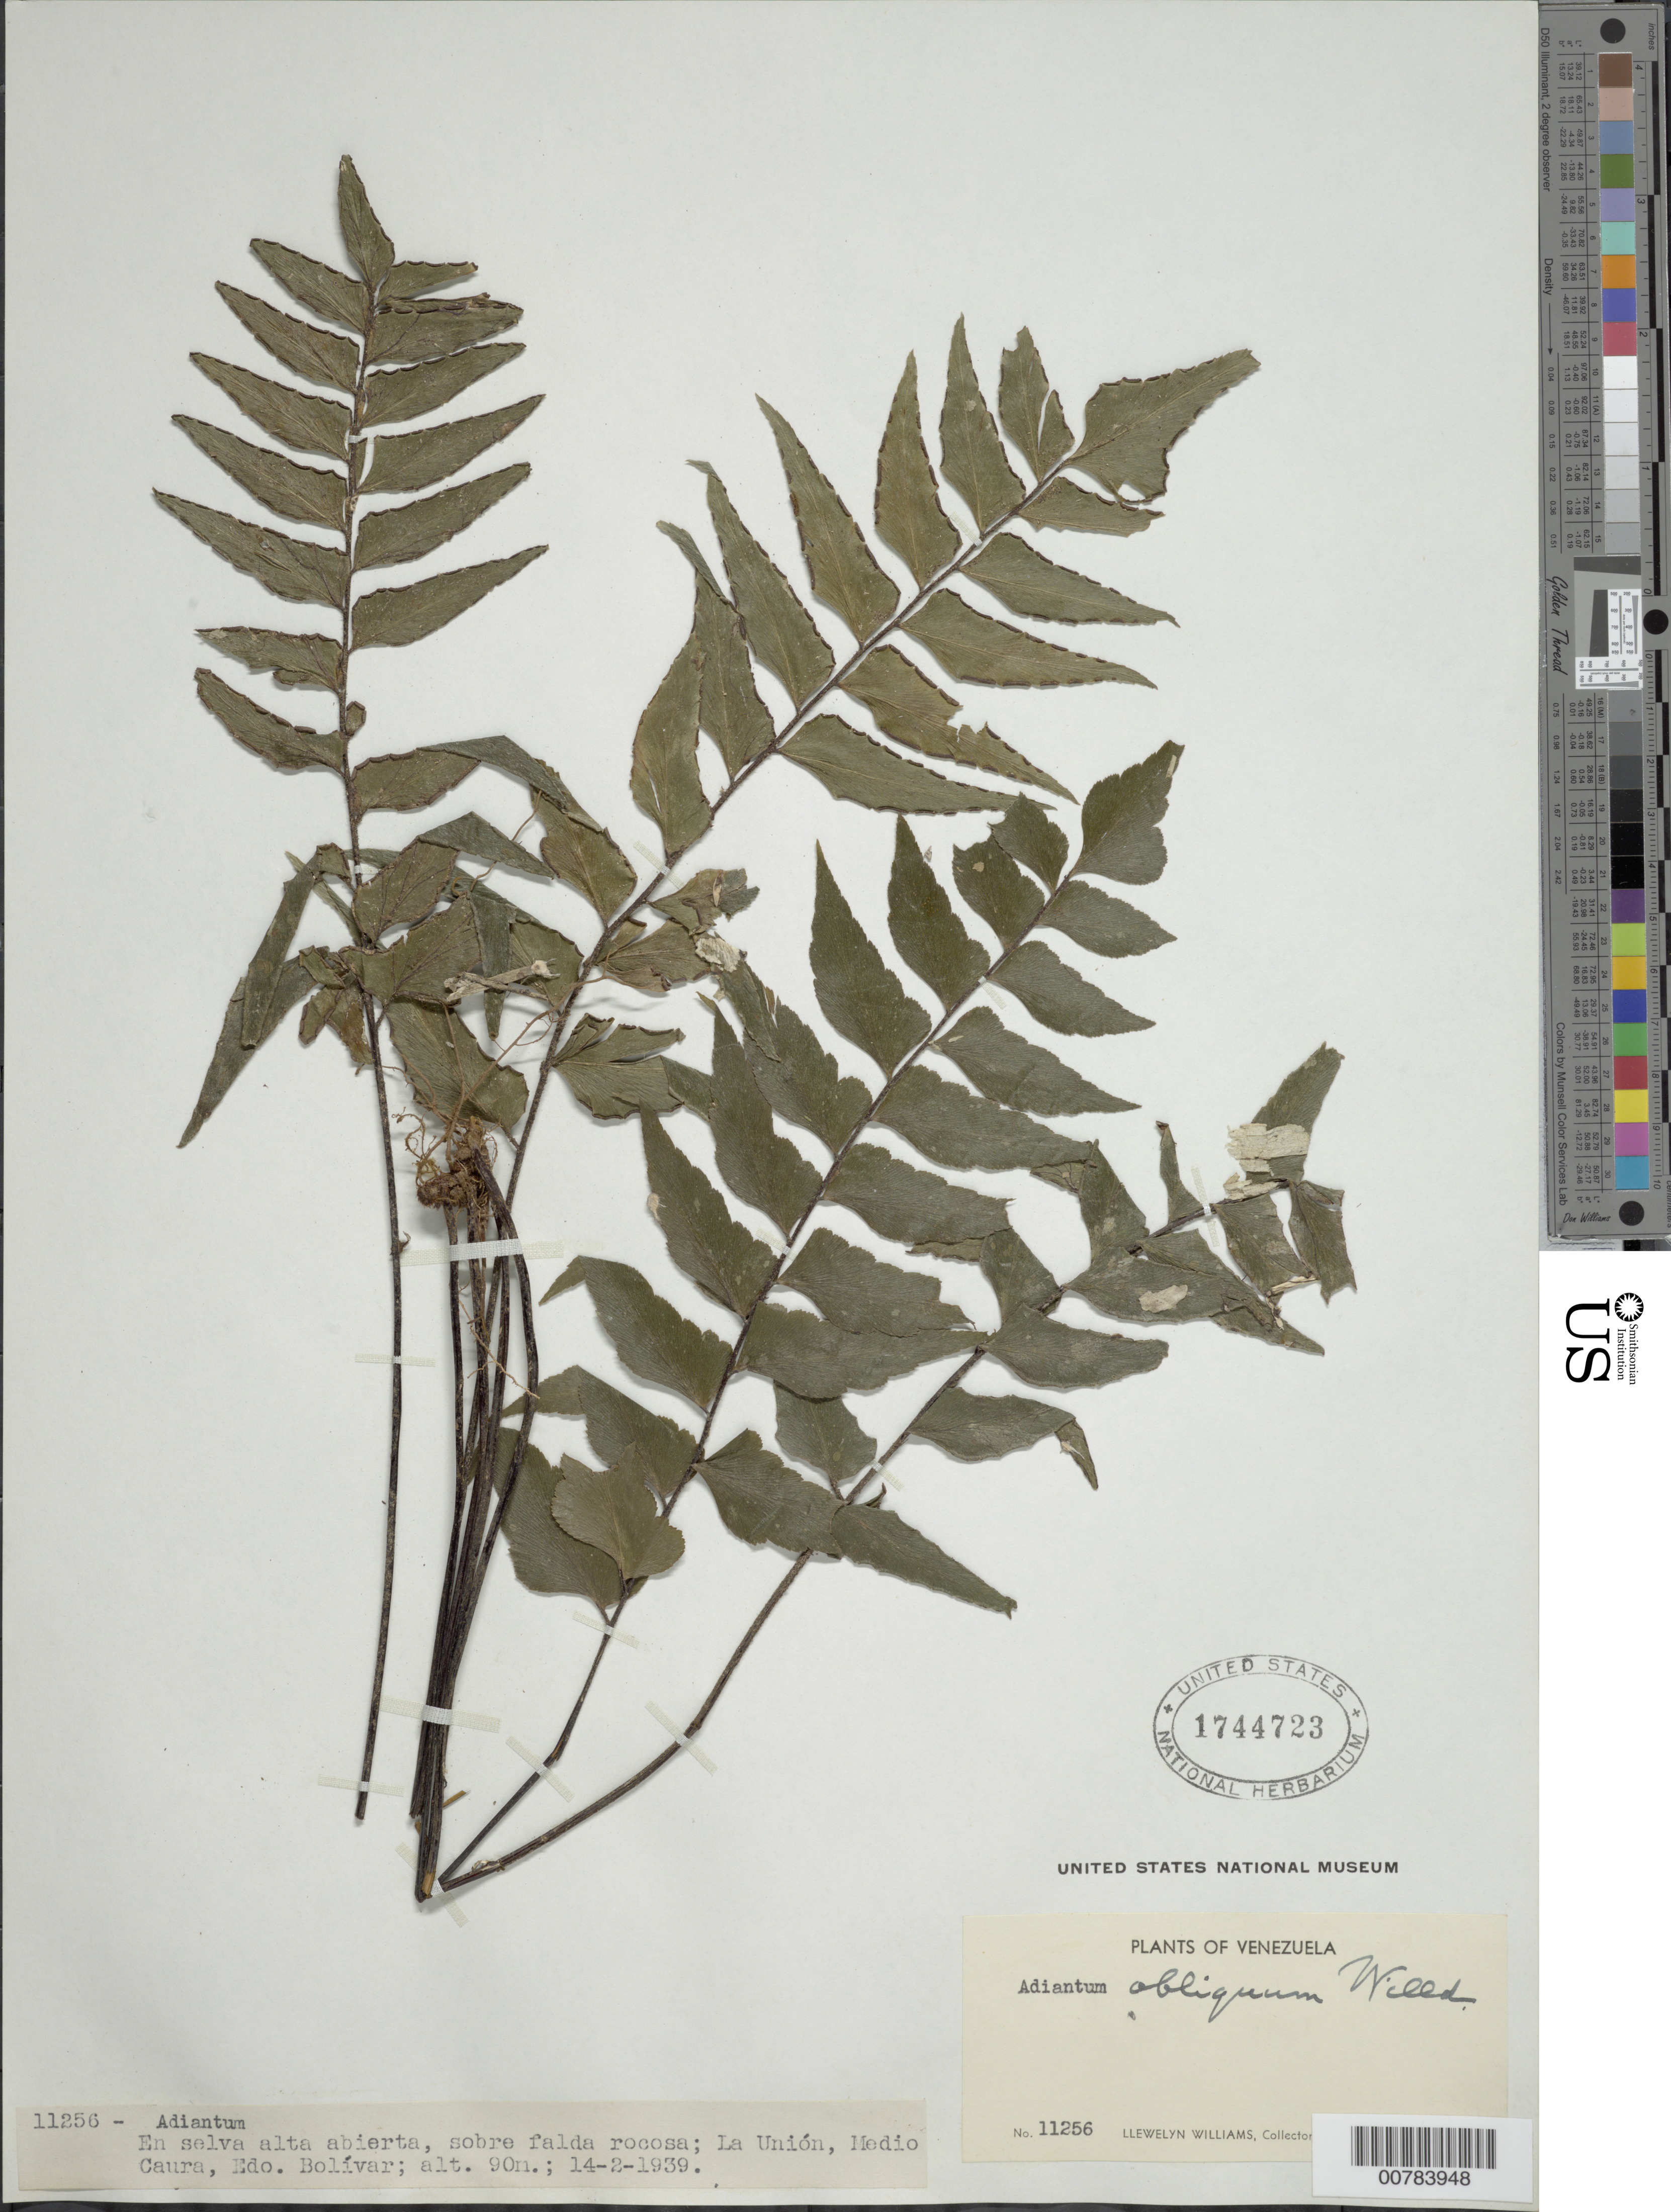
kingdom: Plantae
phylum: Tracheophyta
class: Polypodiopsida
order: Polypodiales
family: Pteridaceae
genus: Adiantum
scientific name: Adiantum petiolatum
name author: Desv.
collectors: Ll. Williams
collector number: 11256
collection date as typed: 14-Feb-39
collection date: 1939-02-14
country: Venezuela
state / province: Bolívar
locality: La Unión, Medio Caura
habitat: Selva alta abierta, sobre falda rocosa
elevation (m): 90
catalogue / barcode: US 1744723